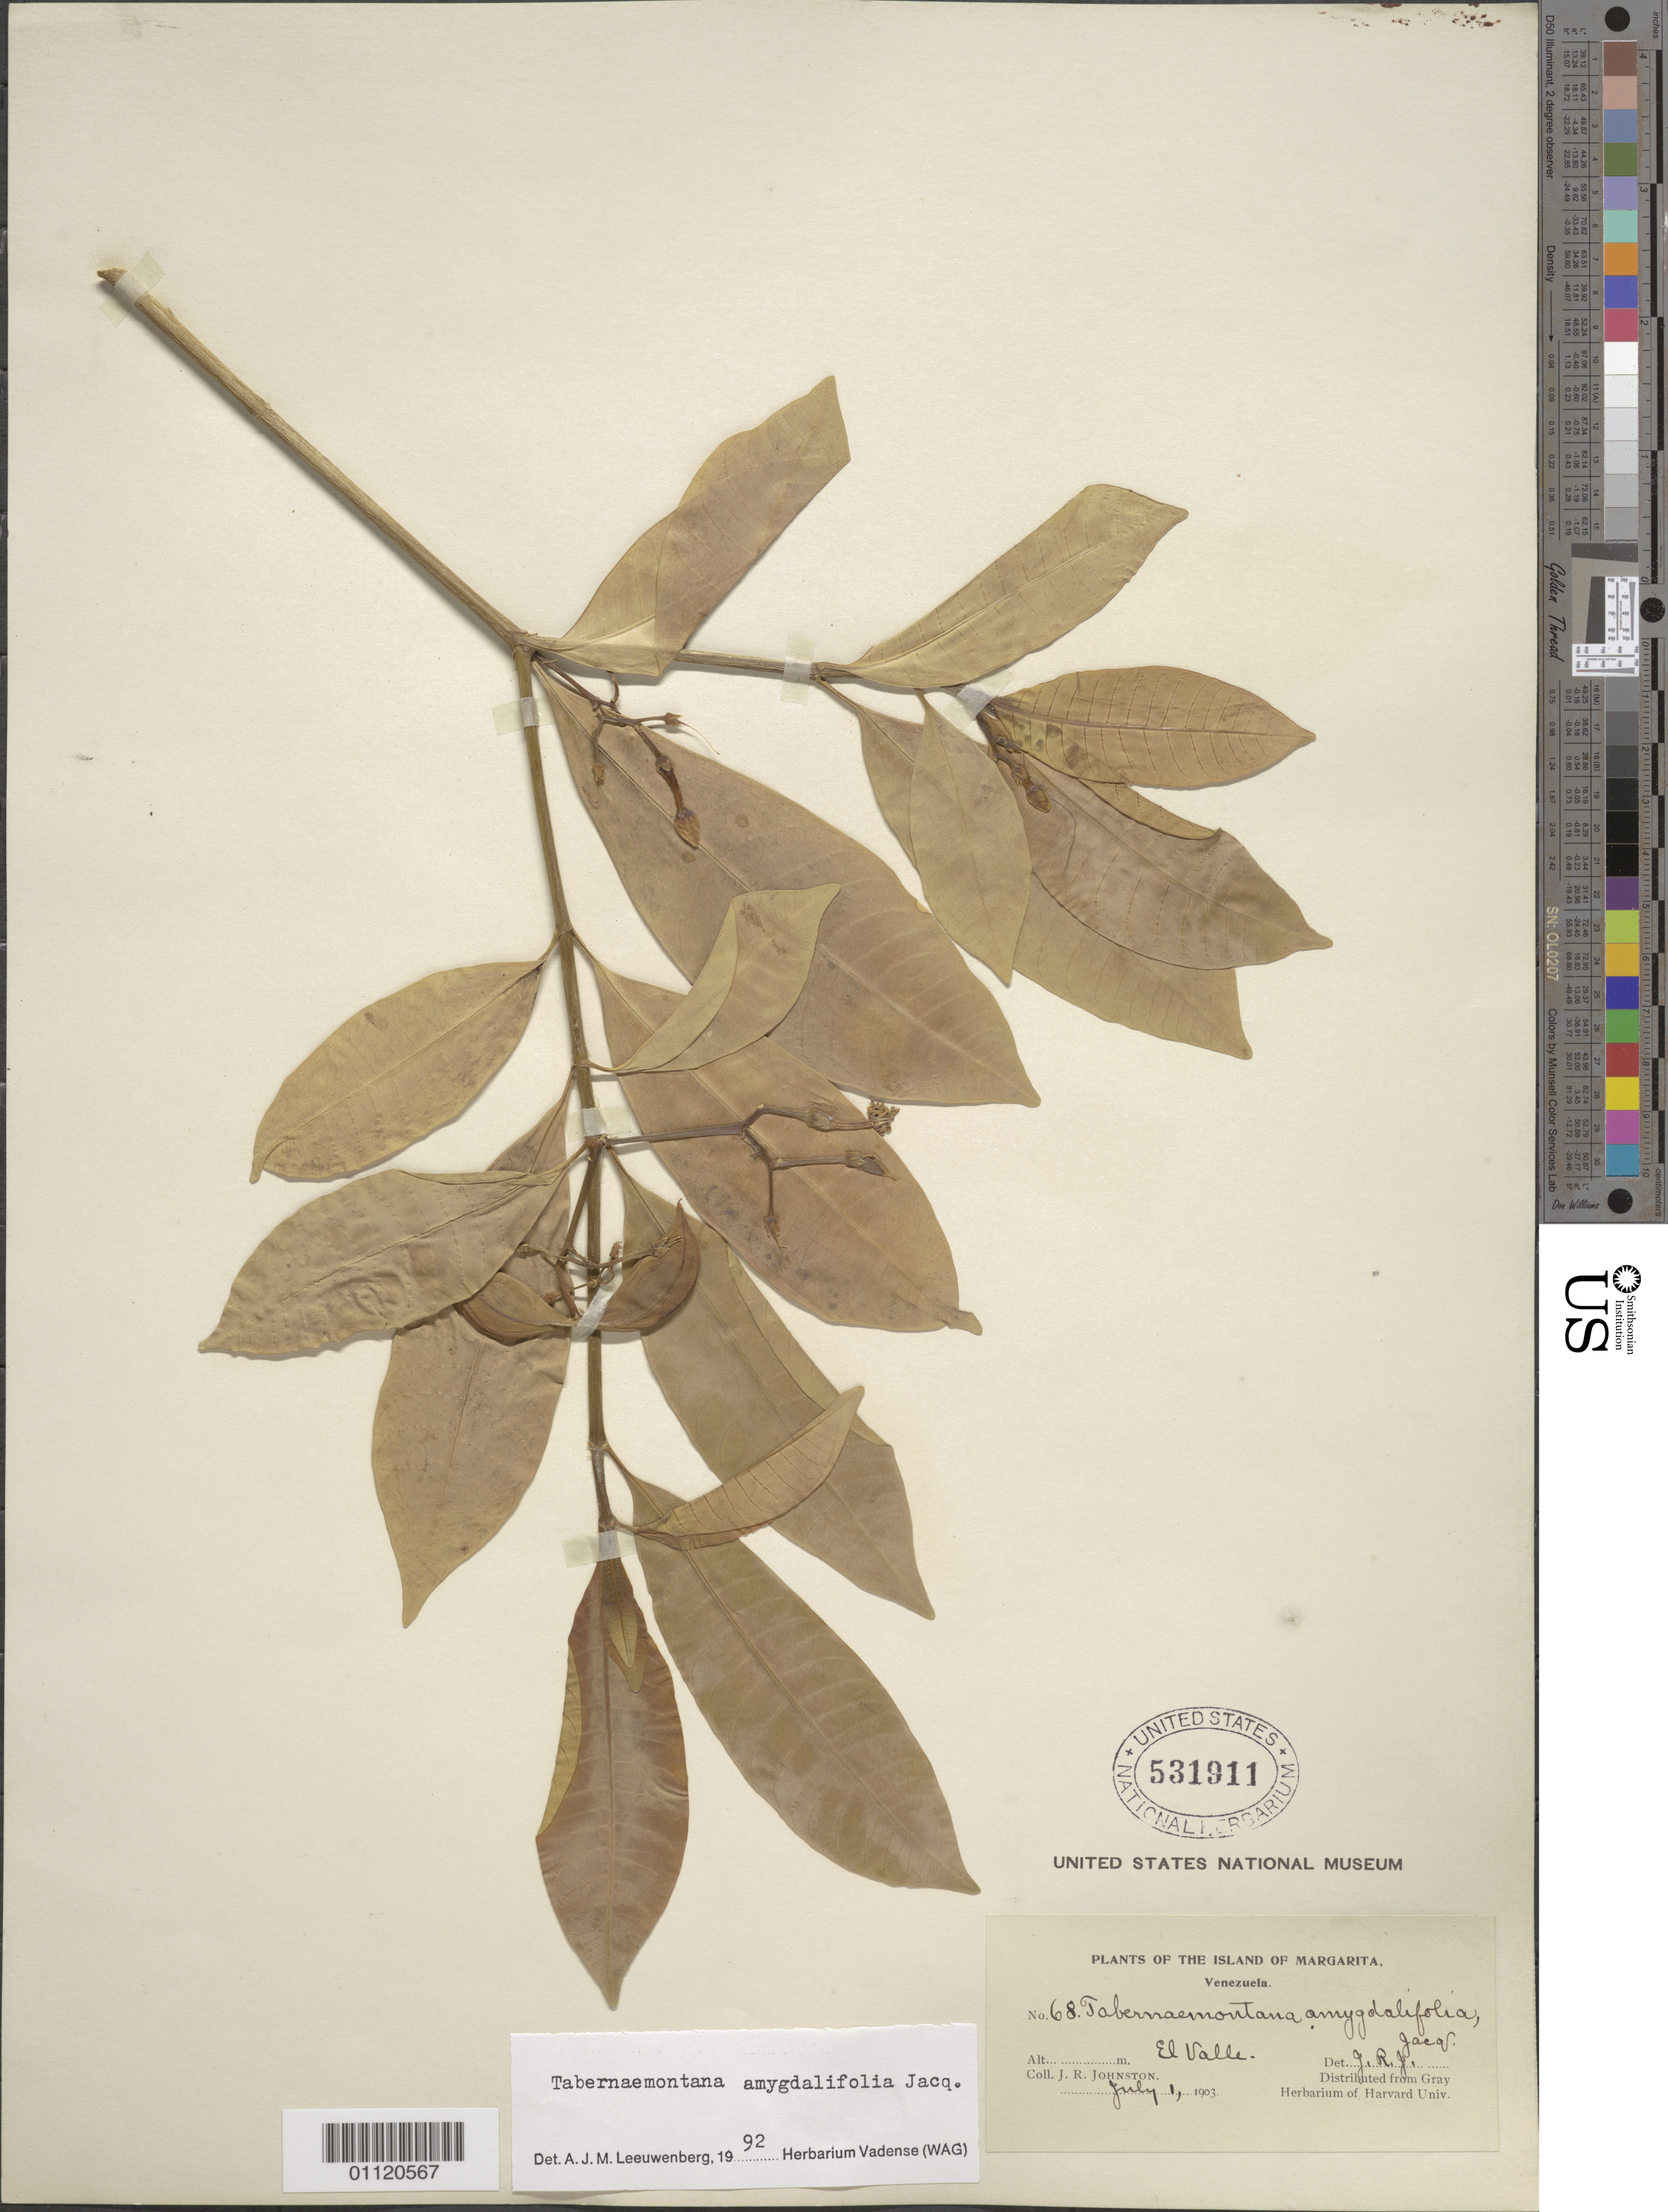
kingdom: Plantae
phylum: Tracheophyta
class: Magnoliopsida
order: Gentianales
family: Apocynaceae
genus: Tabernaemontana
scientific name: Tabernaemontana amygdalifolia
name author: Jacq.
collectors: J. Johnston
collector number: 68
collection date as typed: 01 Jul 1903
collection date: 1903-07-01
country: Venezuela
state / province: Nueva Esparta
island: Margarita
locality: El Valle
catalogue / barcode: US 531911